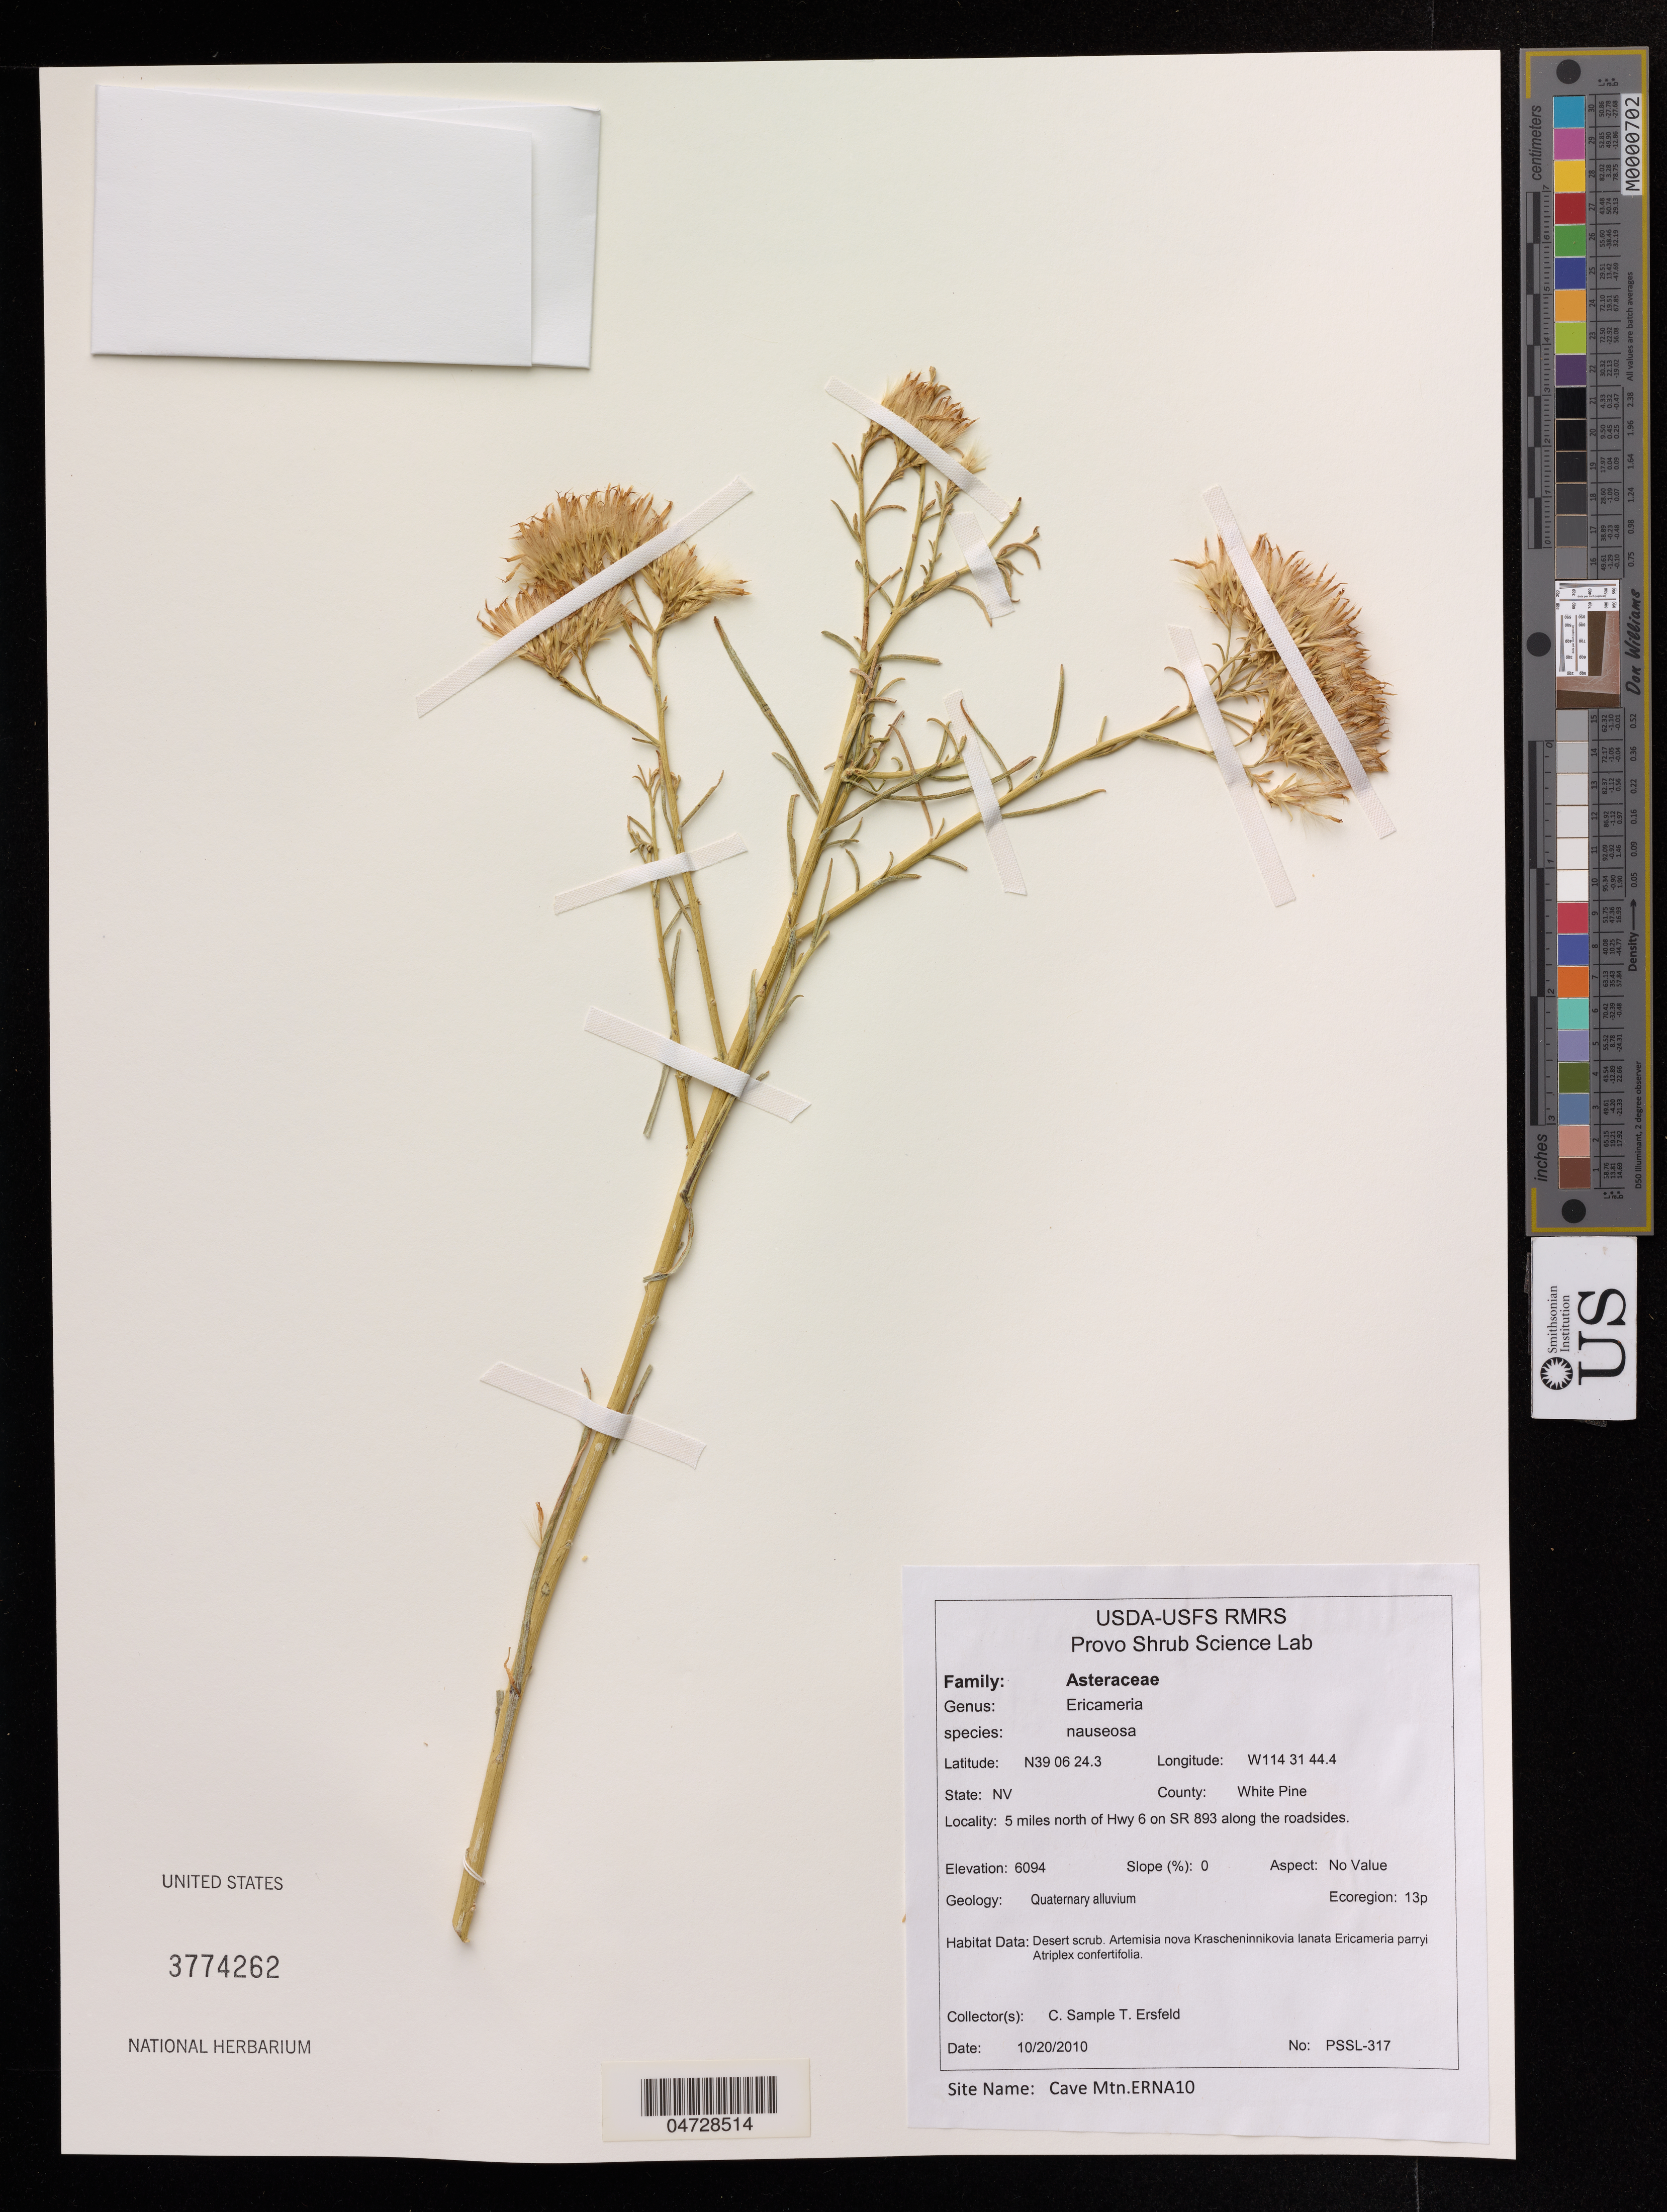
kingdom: Plantae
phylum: Tracheophyta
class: Magnoliopsida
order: Asterales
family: Asteraceae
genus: Ericameria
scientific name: Ericameria nauseosa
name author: (Pall. ex Pursh) G.L. Nesom & G.I. Baird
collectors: C. Sample & T. Ersfeld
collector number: PSSL-317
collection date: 2010-10-20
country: United States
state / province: Nevada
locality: County: White Pine, 5 miles north of Hwy 6 on SR 893 along the roadsides.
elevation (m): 1857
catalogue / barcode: US 3774262